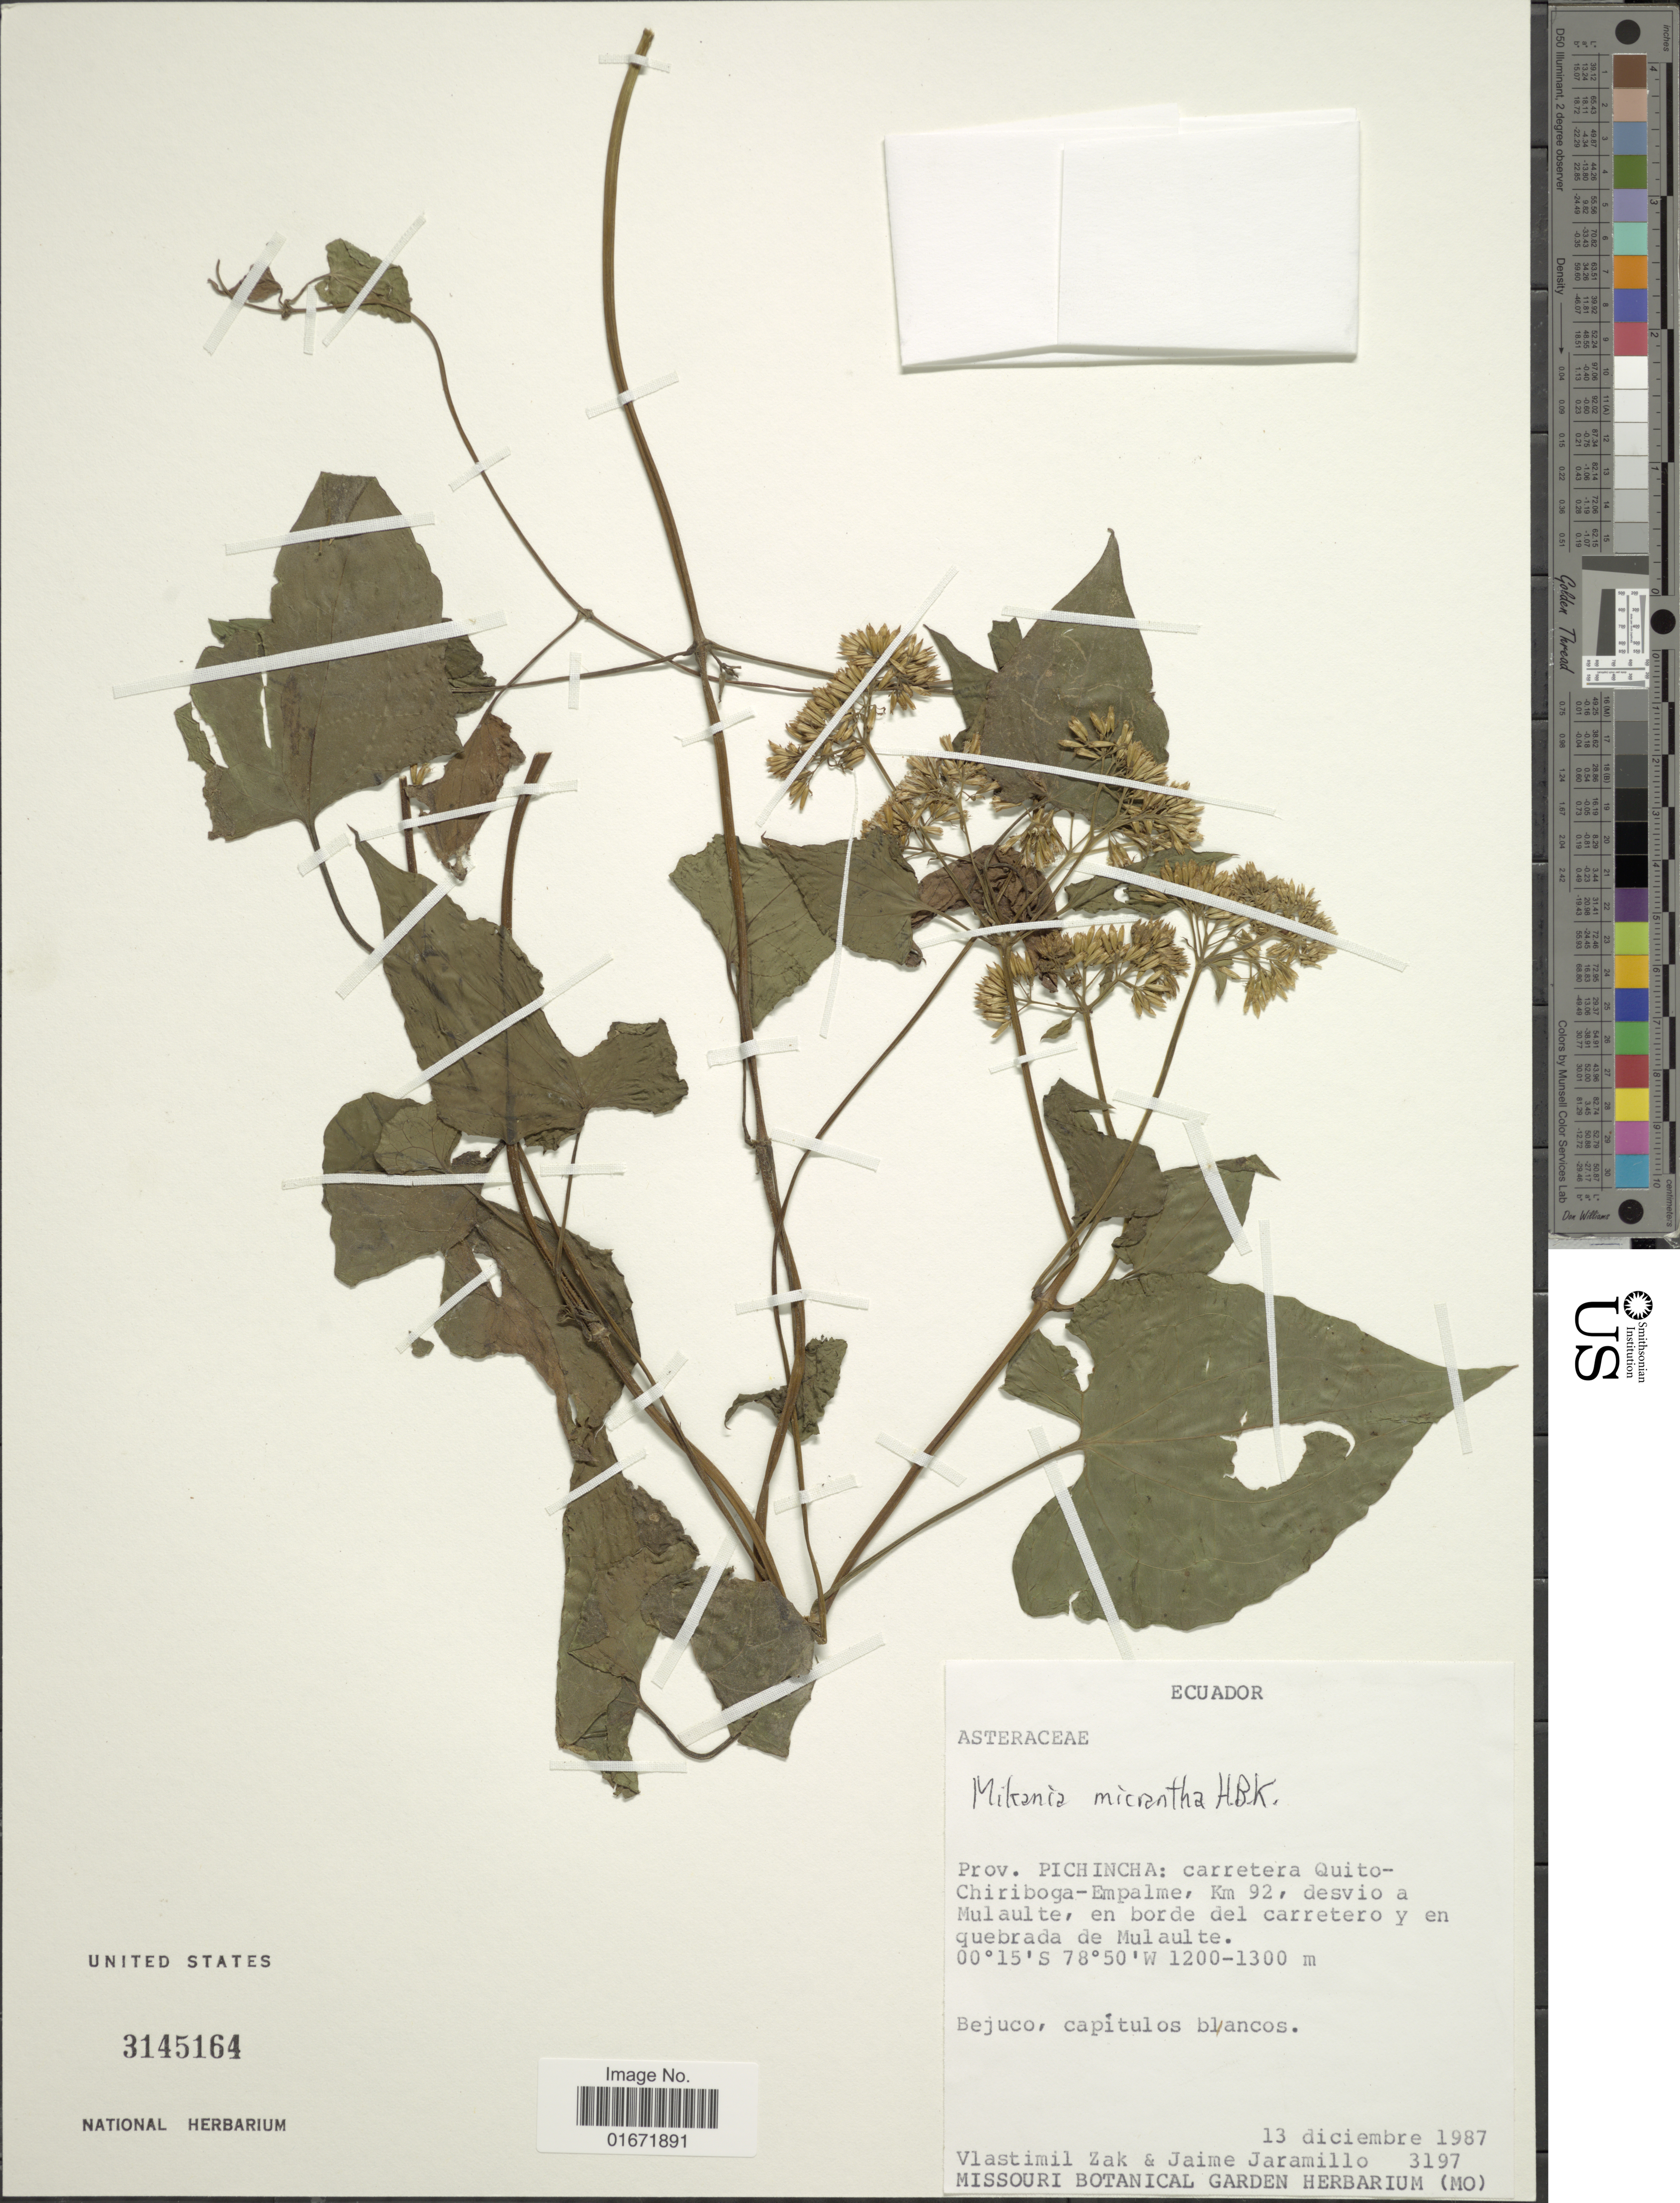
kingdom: Plantae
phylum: Tracheophyta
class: Magnoliopsida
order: Asterales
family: Asteraceae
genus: Mikania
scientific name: Mikania micrantha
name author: Kunth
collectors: V. Zak & J. Jaramillo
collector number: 3197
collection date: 1987-12-13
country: Ecuador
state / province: Pichincha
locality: Prov. Pichincha: carretera Quito-Chiriboga-Empalme, Km 92, desvio a Mulaute, en borde del carretero y en quebrada de Mulaulte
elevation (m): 1200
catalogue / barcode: US 3145164